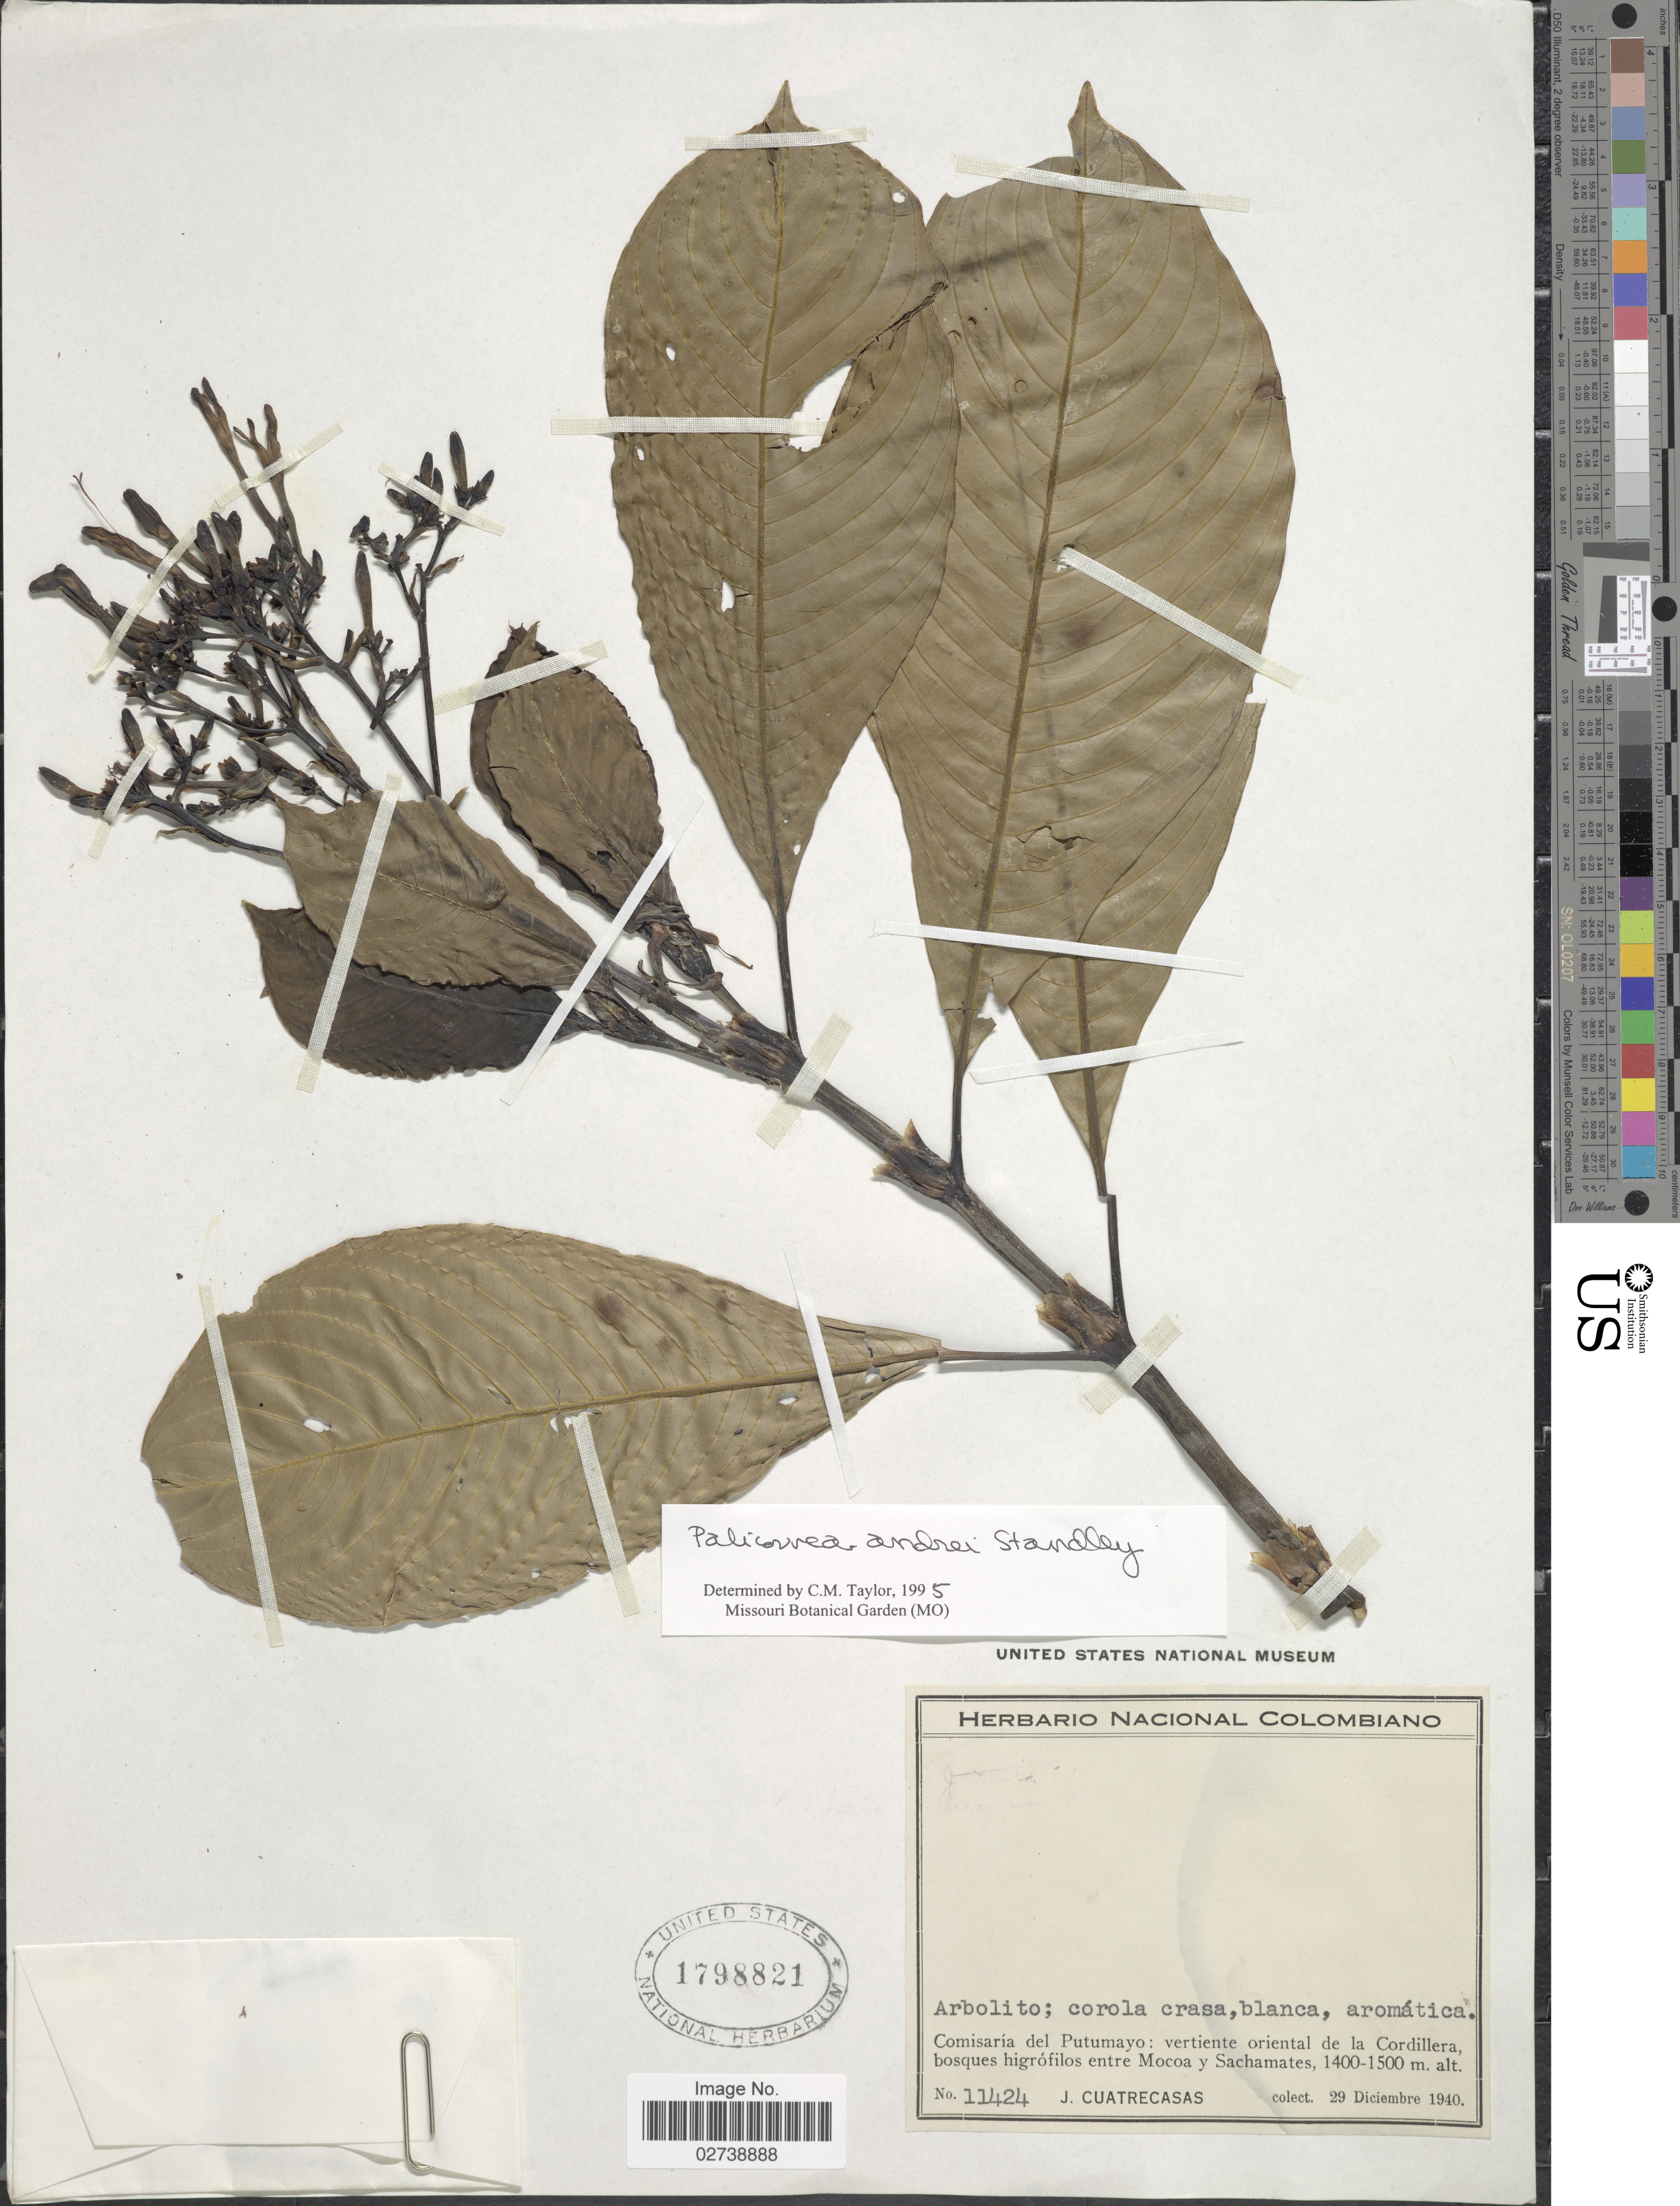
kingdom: Plantae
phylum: Tracheophyta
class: Magnoliopsida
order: Gentianales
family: Rubiaceae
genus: Palicourea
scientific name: Palicourea andrei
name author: Standl.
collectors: J. Cuatrecasas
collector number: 11424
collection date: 1940-12-29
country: Colombia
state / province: Putumayo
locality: Comisaria del Putumayo: vertiente oriental de la Cordillera bosques higrofilos entre Mocoa y Sachamates.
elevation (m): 1400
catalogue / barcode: US 1798821